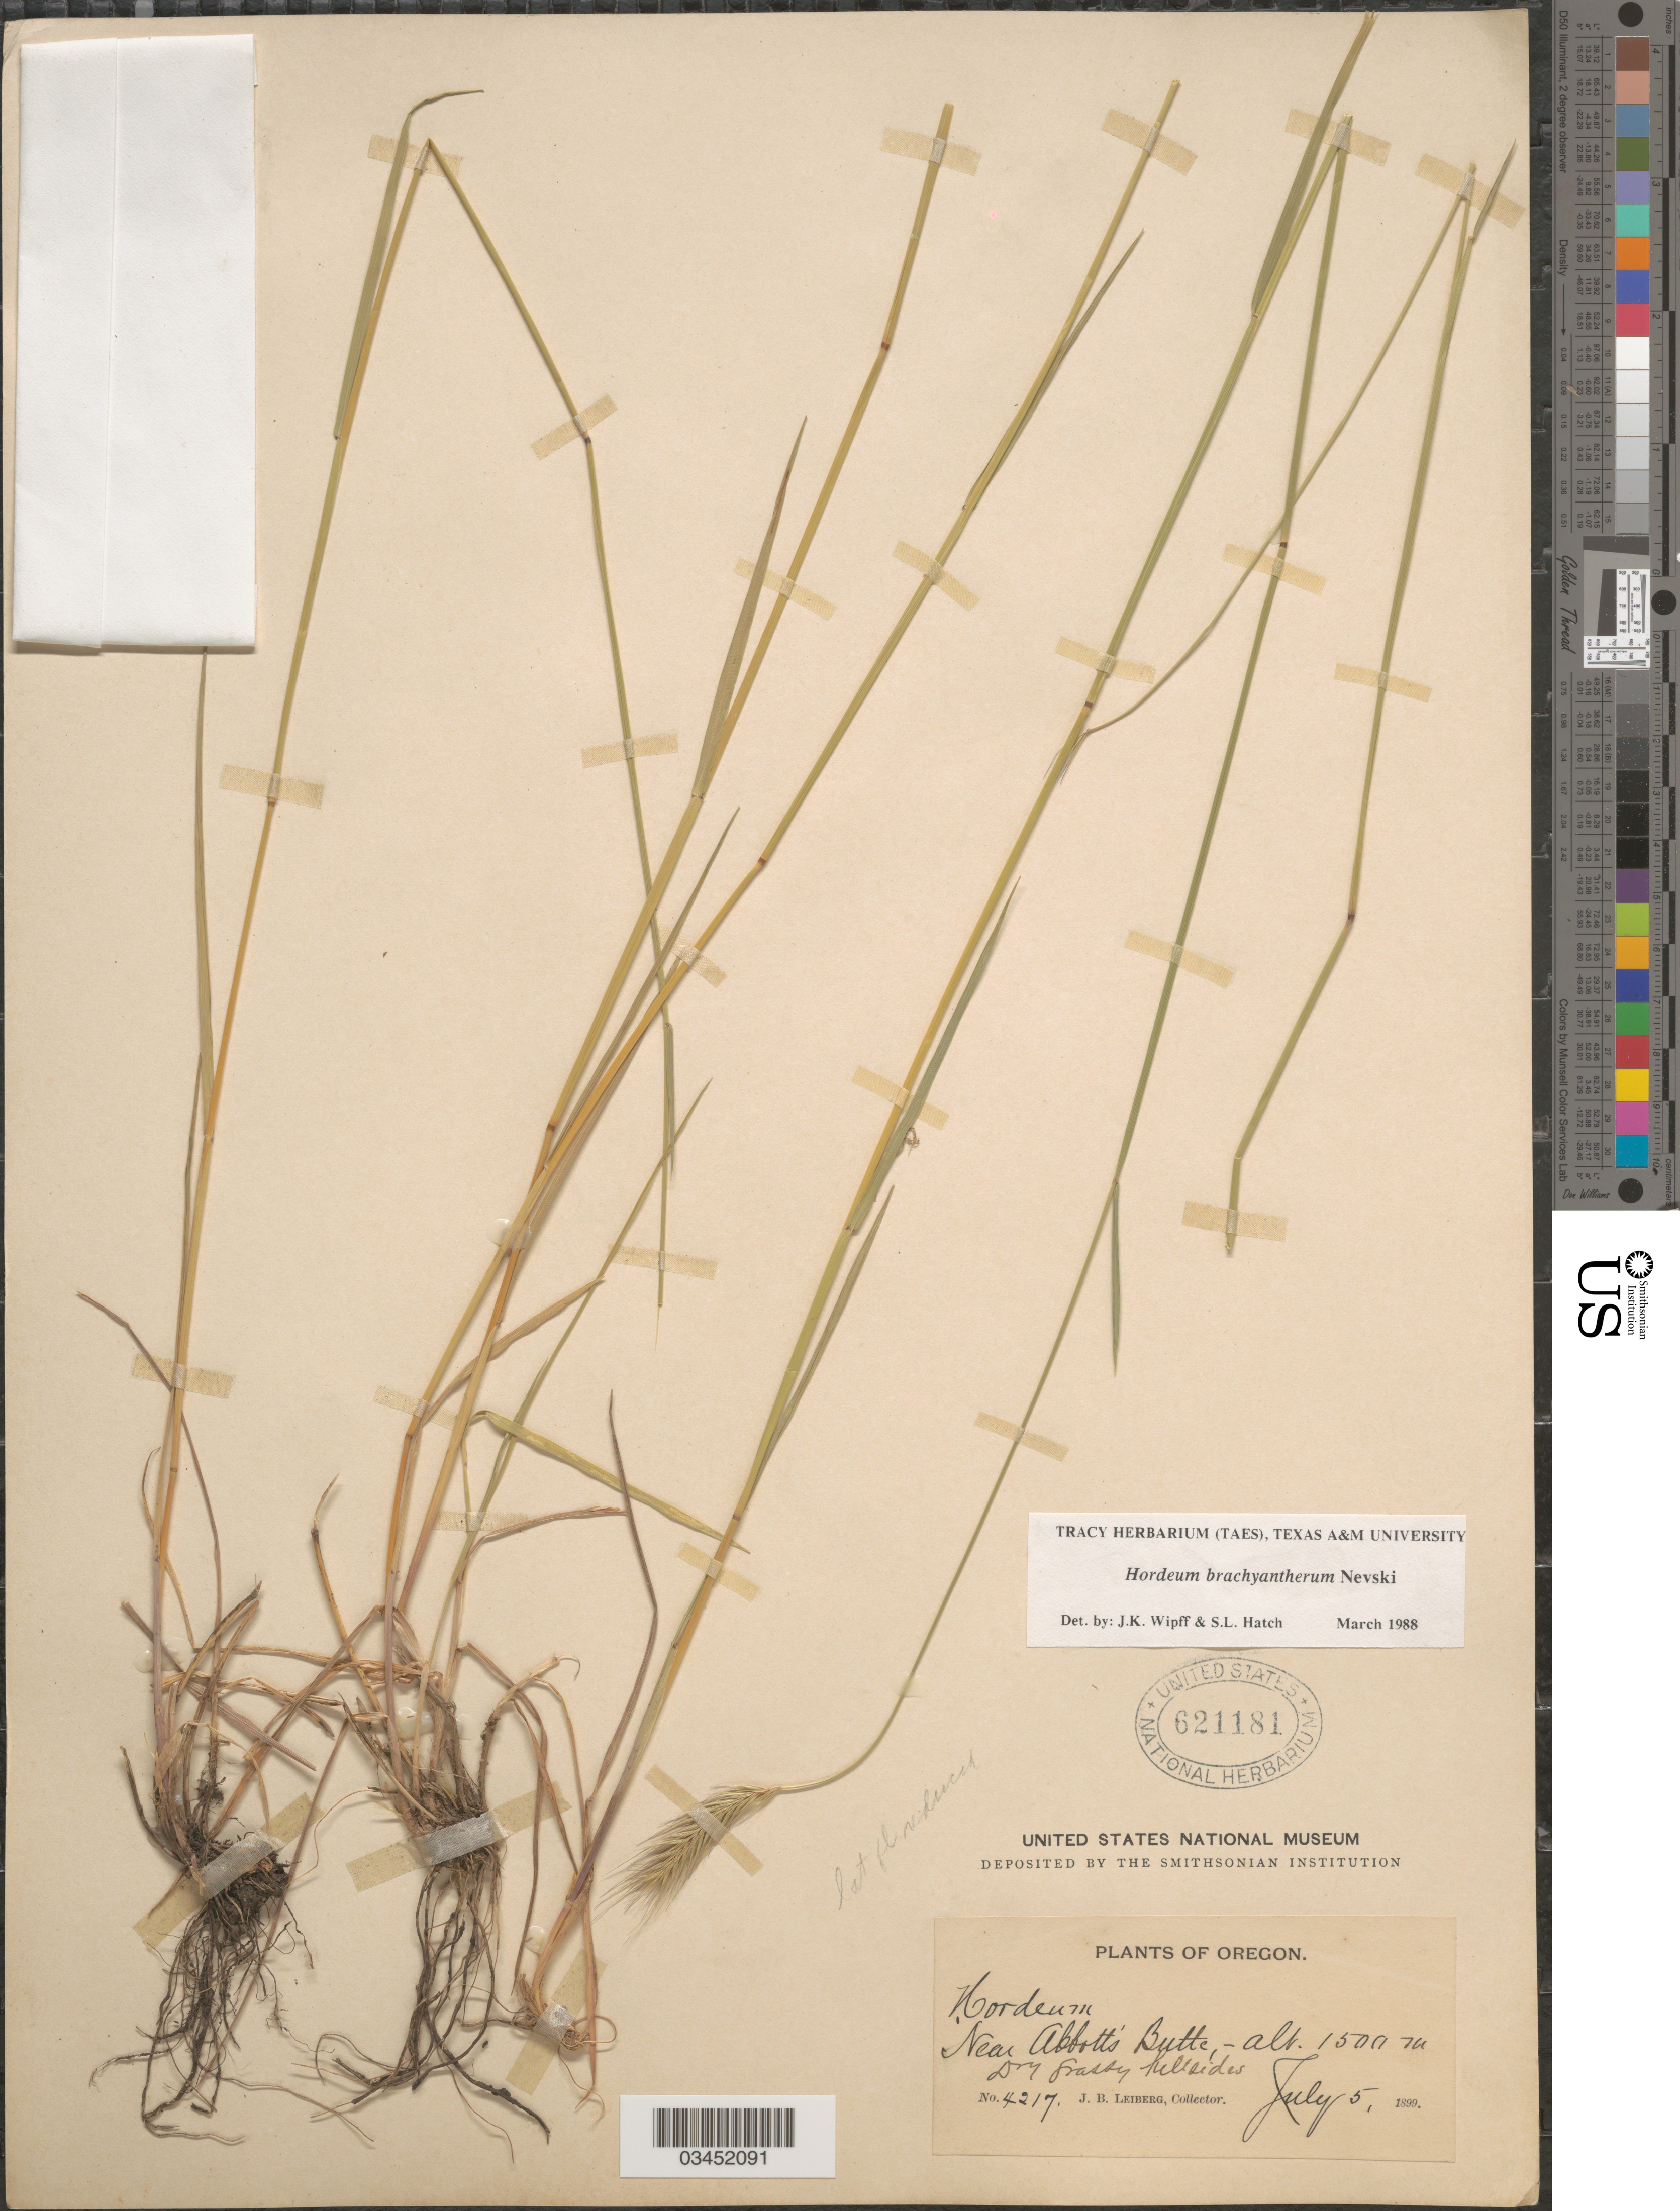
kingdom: Plantae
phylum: Tracheophyta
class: Liliopsida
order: Poales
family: Poaceae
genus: Hordeum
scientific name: Hordeum brachyantherum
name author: Nevski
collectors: J. B. Leiberg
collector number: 4217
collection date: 1899-07-05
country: United States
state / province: Oregon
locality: Near Abbott's Butte, Dry grassy hillsides.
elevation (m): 1500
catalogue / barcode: US 621181